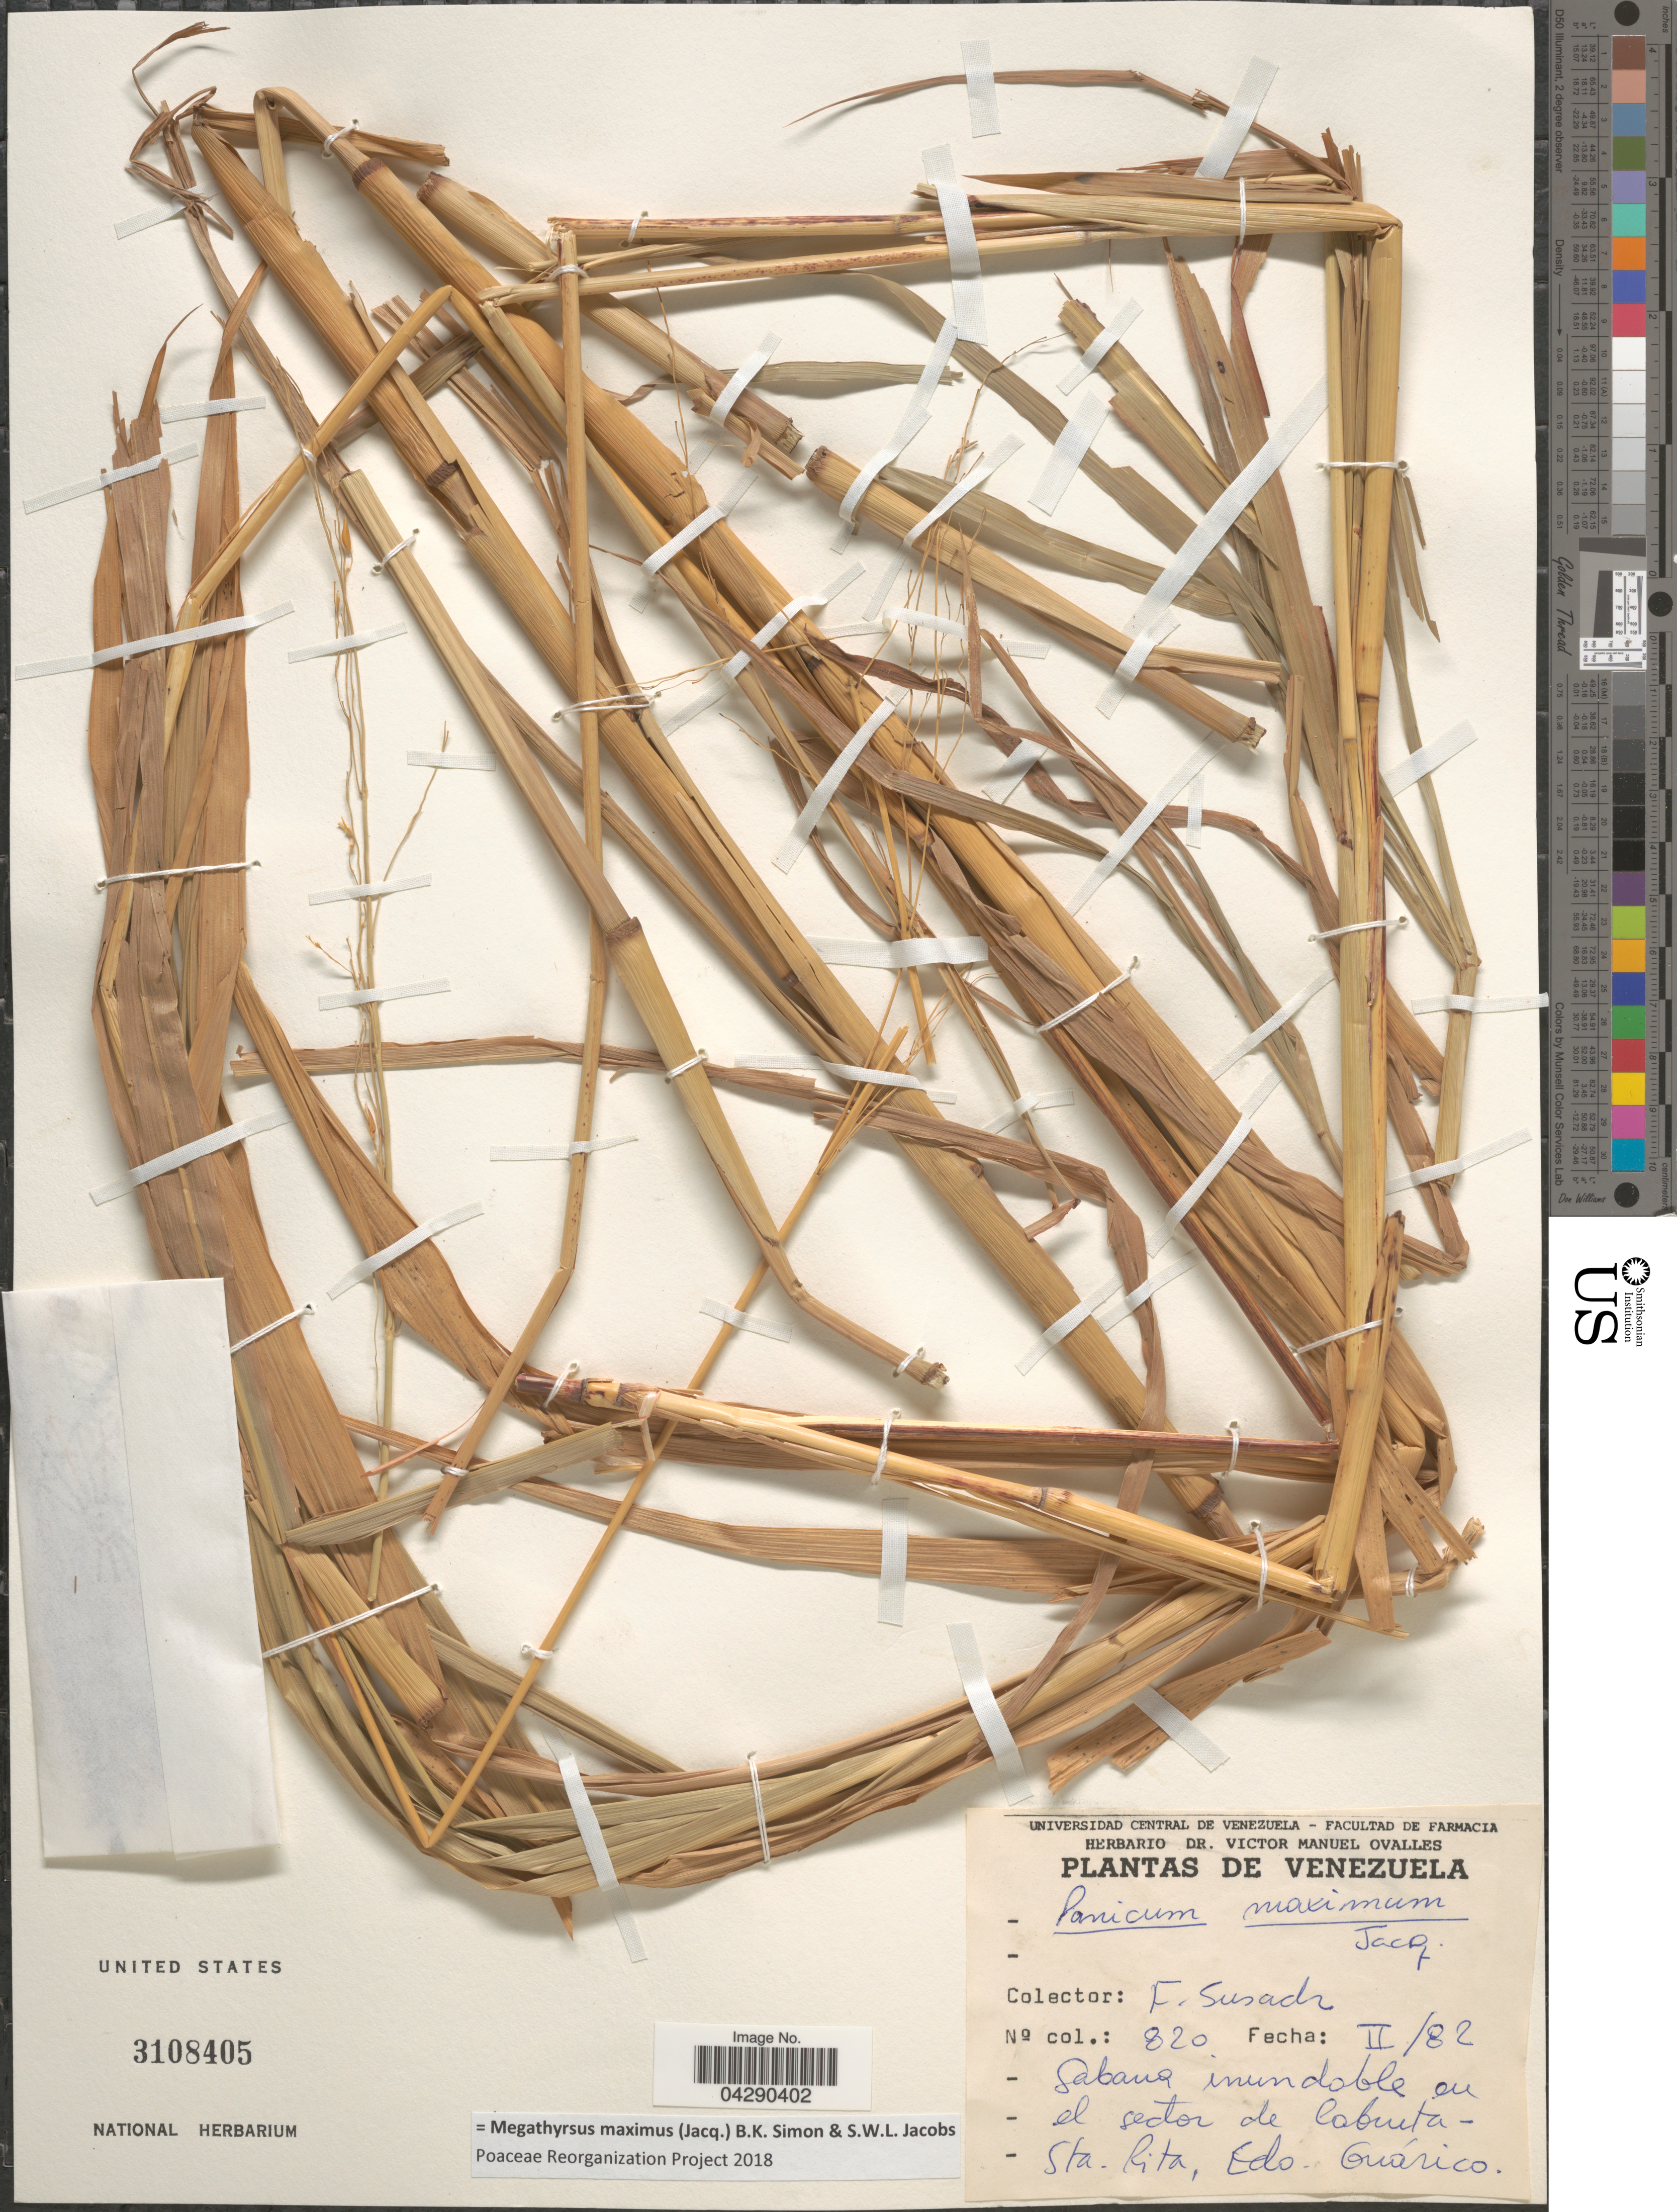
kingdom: Plantae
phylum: Tracheophyta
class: Liliopsida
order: Poales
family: Poaceae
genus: Megathyrsus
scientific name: Megathyrsus maximus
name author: (Jacq.) B.K. Simon & S.W.L. Jacobs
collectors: F. Susach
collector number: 820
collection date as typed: Transcribed d/m/y: /2/82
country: Venezuela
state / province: Guarico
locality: Sabana inundable en el sector de Cabruta-Sta. Rita.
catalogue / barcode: US 3108405